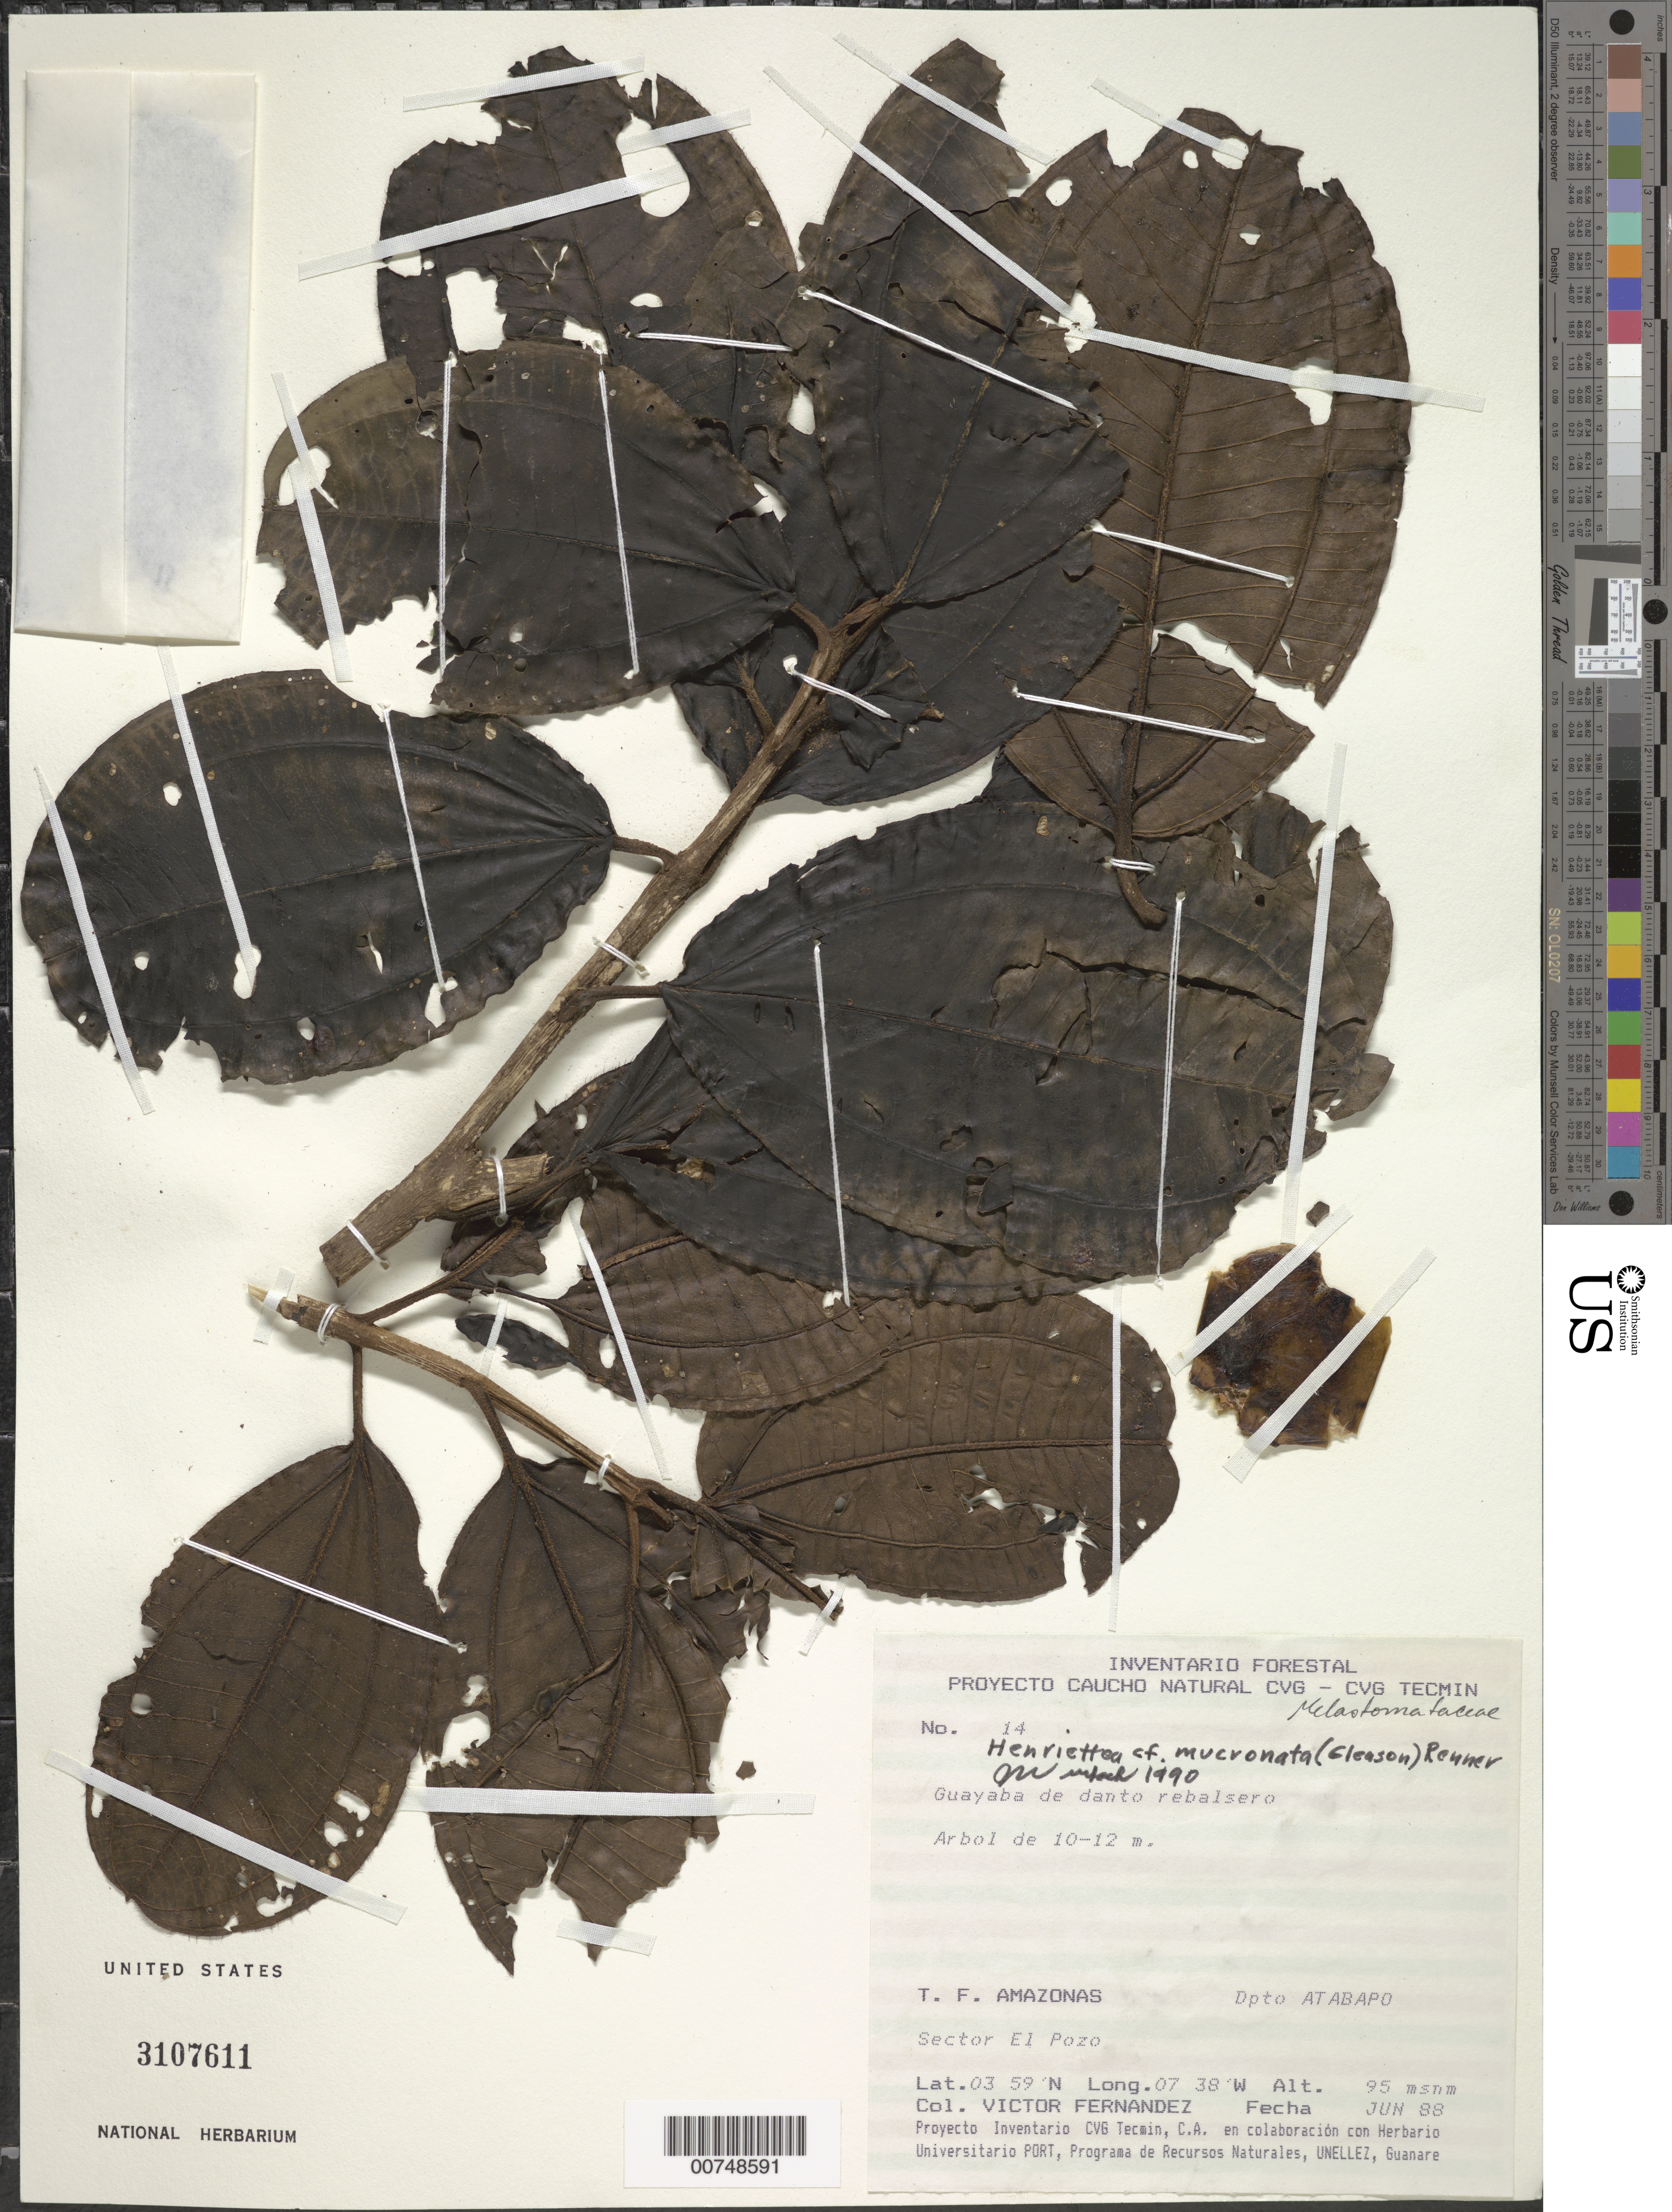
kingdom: Plantae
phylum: Tracheophyta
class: Magnoliopsida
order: Myrtales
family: Melastomataceae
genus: Henriettea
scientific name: Henriettea mucronata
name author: (Gleason) S.S. Renner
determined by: Wurdack, John J., (US), US (UNITED STATES)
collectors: V. Fernandez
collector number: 14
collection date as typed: Jun-88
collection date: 1988-06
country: Venezuela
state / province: Amazonas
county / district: Atabapo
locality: Sector El Pozo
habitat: Guayaba de danto rebalsero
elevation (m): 95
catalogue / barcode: US 3107611